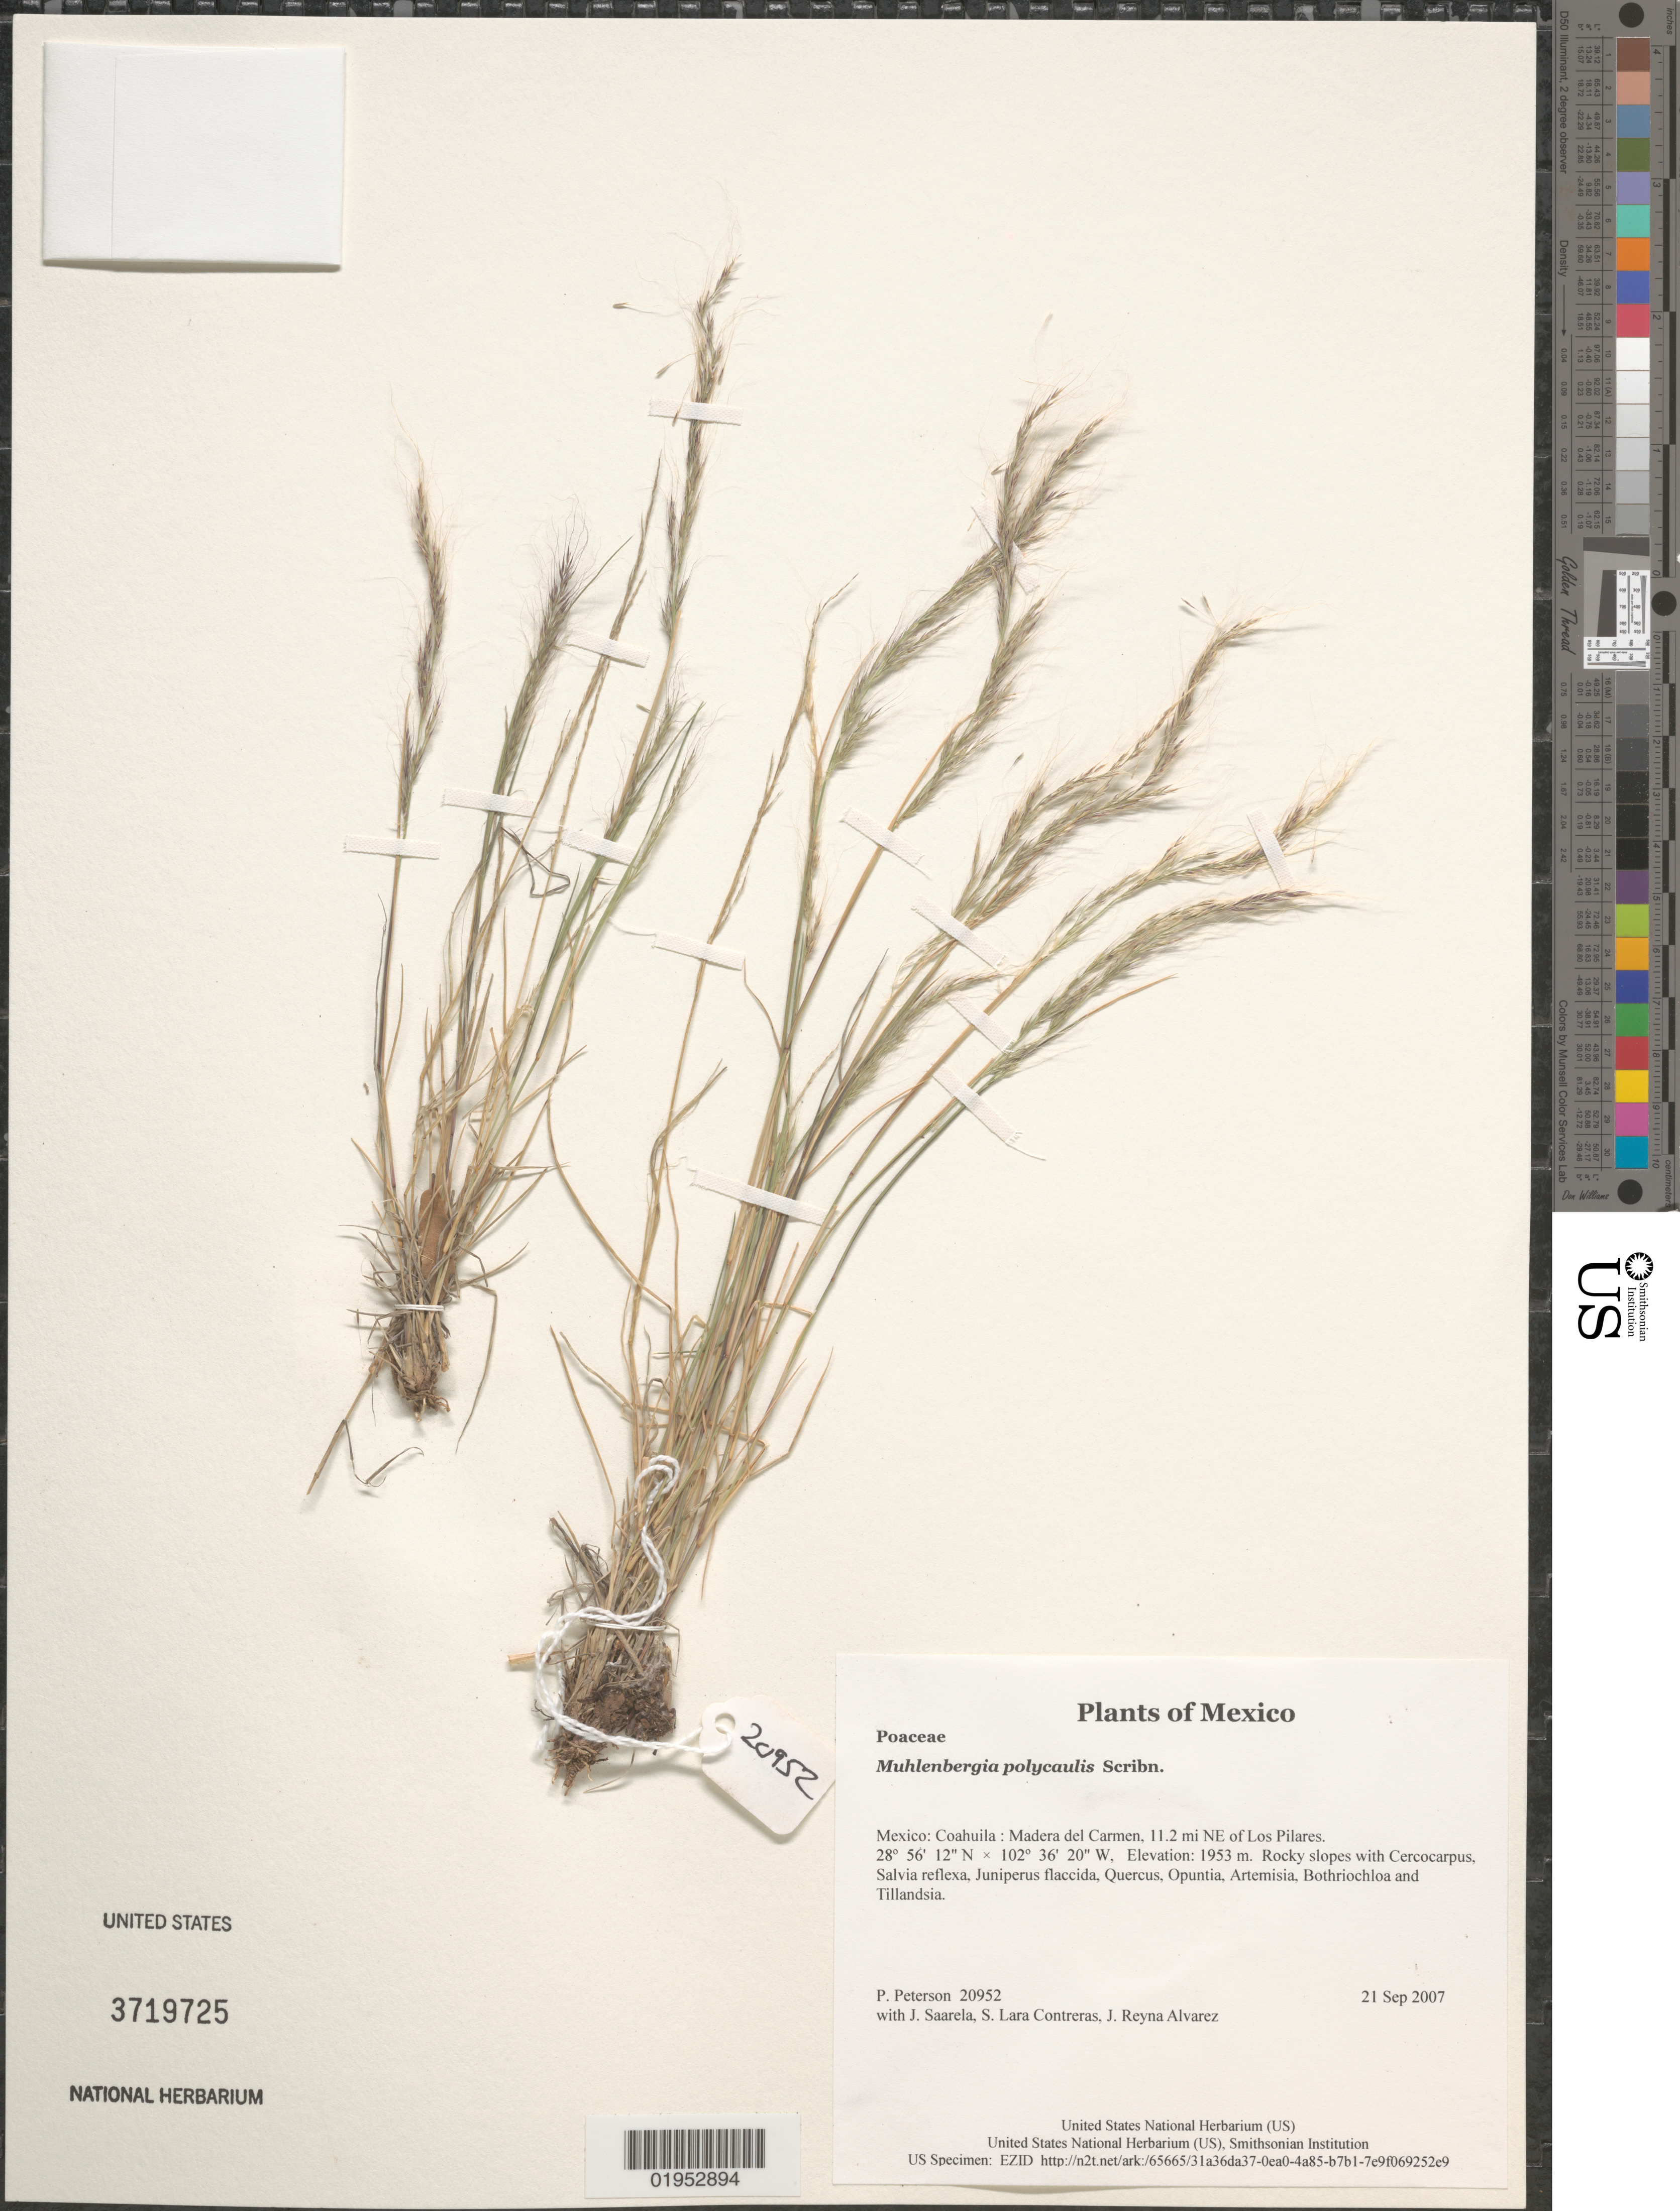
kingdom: Plantae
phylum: Tracheophyta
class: Liliopsida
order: Poales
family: Poaceae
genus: Muhlenbergia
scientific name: Muhlenbergia polycaulis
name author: Scribn.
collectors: P. M. Peterson, J. Saarela, S. Lara Contreras & J. Reyna Alvarez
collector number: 20952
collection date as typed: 21 Sep 2007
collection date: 2007-09-21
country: Mexico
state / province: Coahuila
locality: Madera del Carmen, 11.2 mi NE of Los Pilares.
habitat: Rocky slopes with Cercocarpus, Salvia reflexa, Juniperus flaccida, Quercus, Opuntia, Artemisia, Bothriochloa and Tillandsia.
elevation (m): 1953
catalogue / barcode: US 3719725